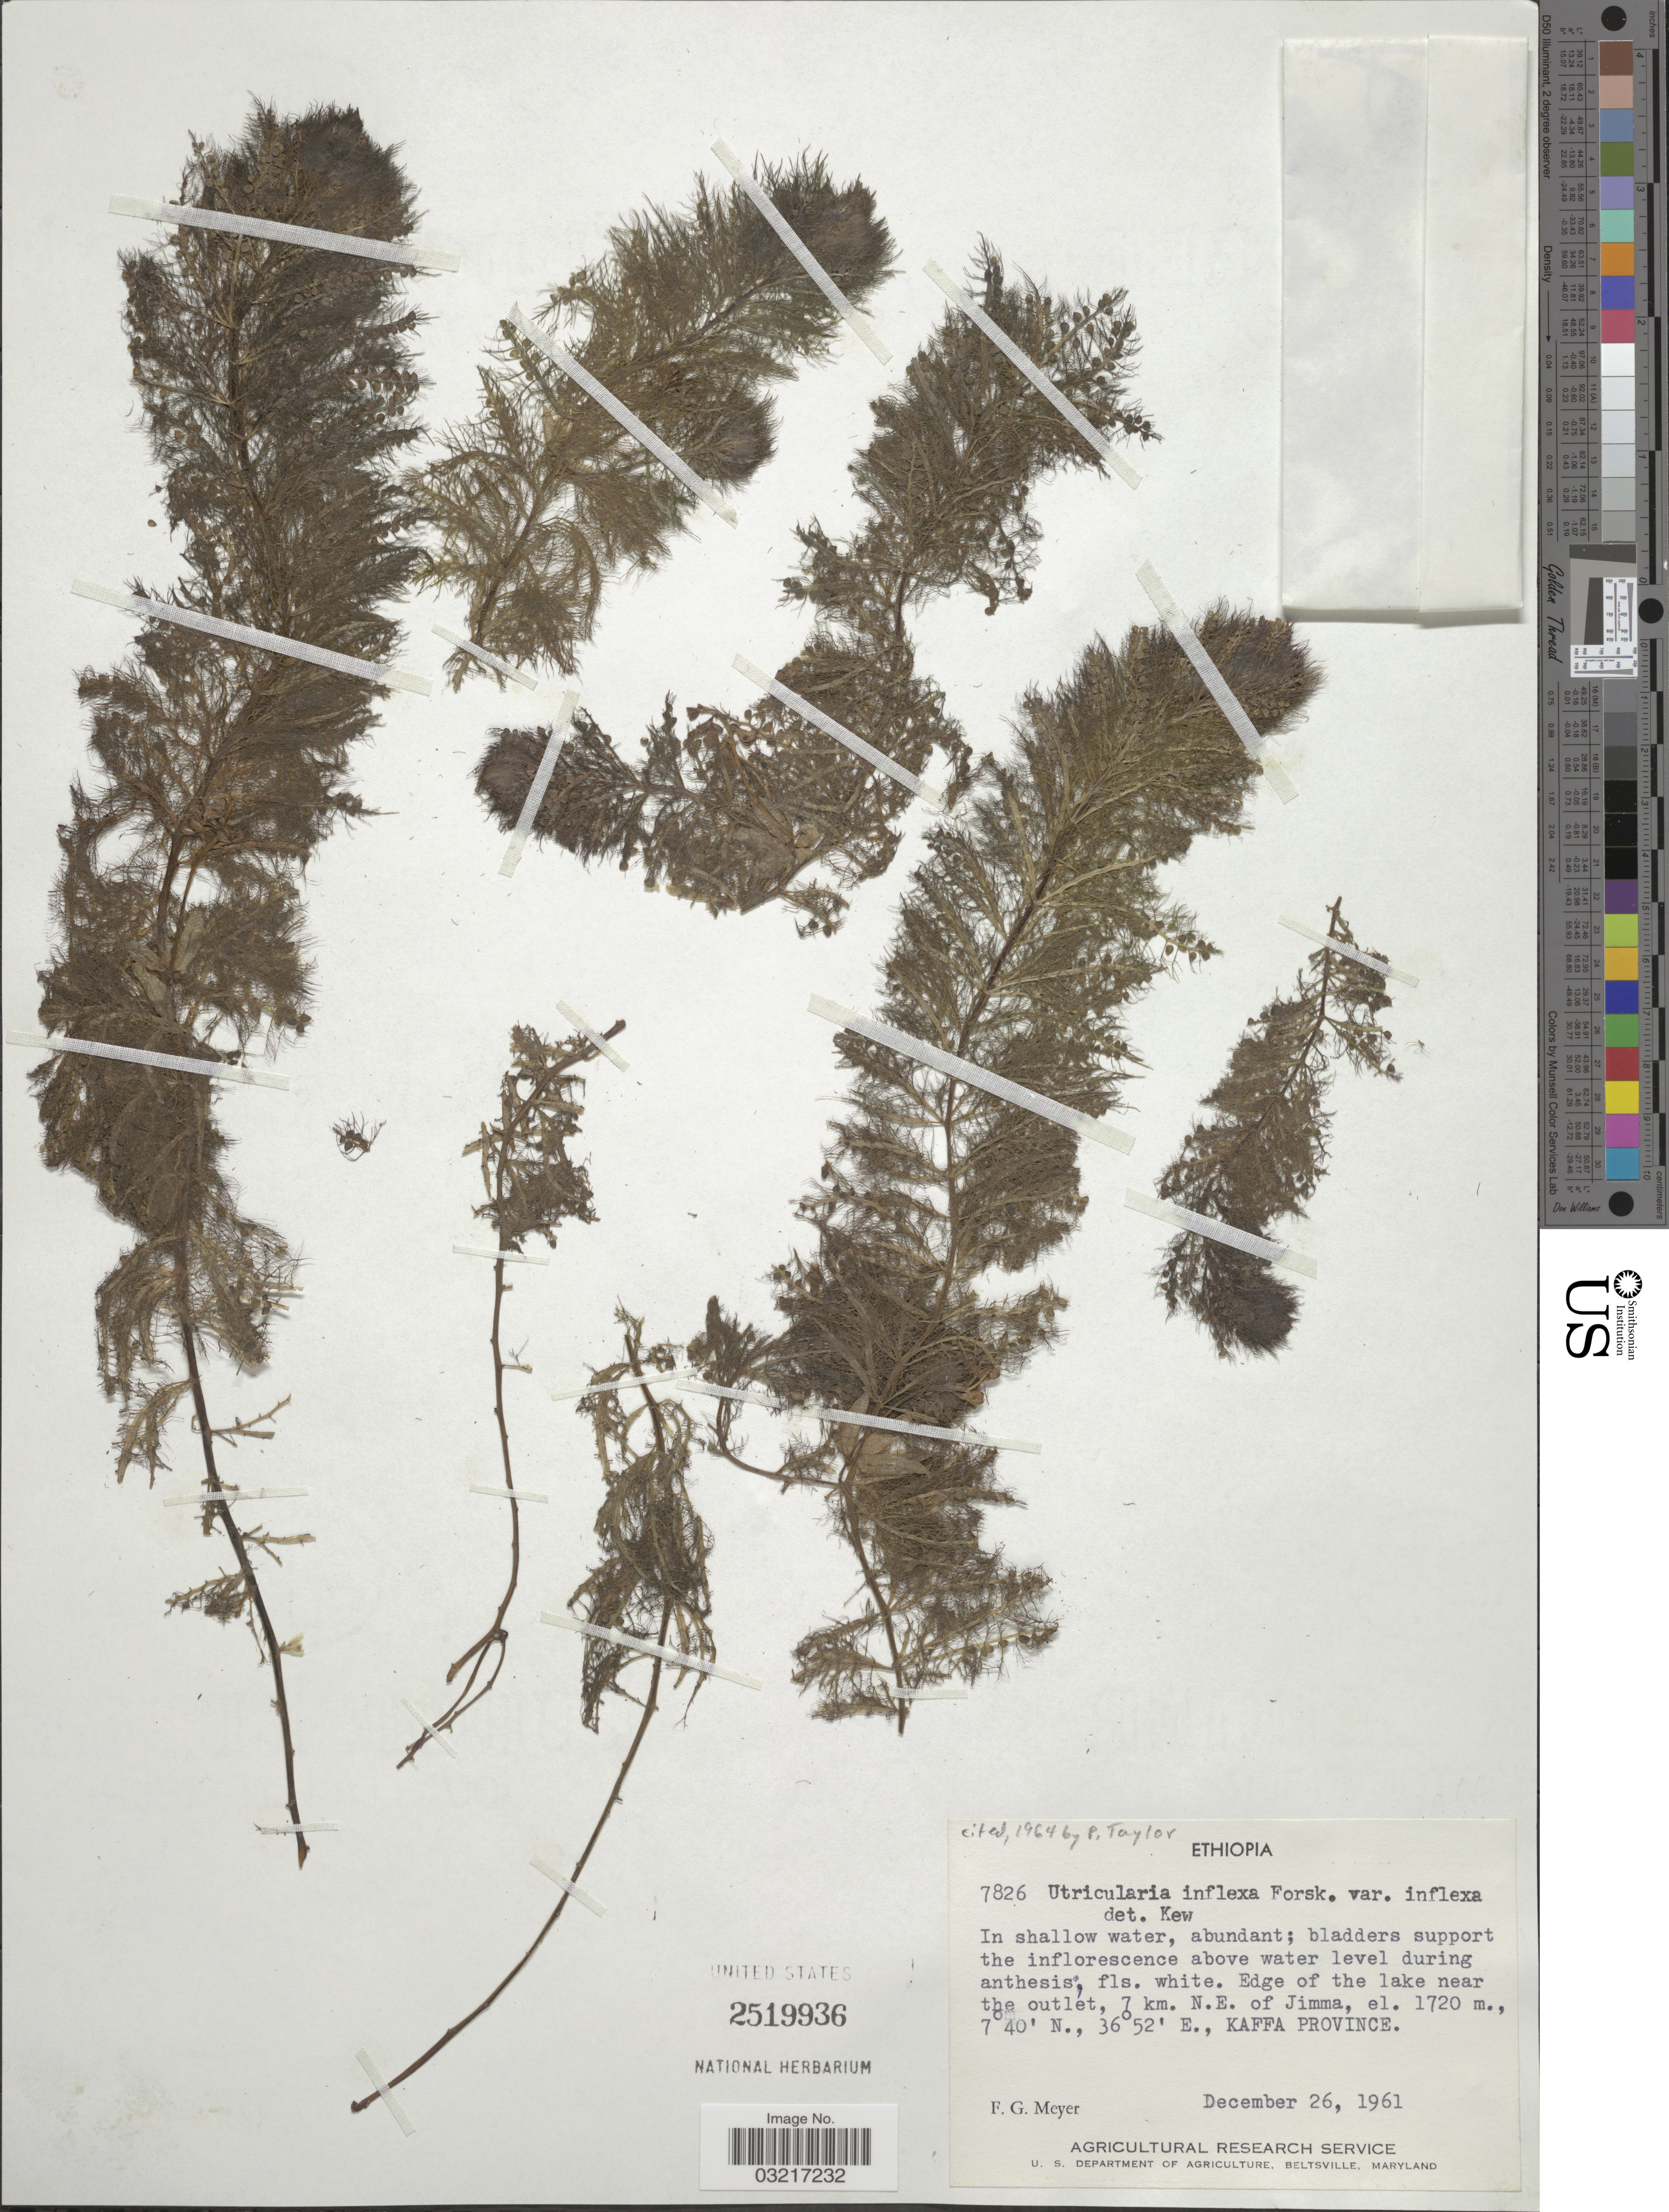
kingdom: Plantae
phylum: Tracheophyta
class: Magnoliopsida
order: Lamiales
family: Lentibulariaceae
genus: Utricularia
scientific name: Utricularia inflexa var. inflexa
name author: Forssk.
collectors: F. G. Meyer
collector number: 7826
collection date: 1961-12-26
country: Ethiopia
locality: Edge of the lake near the outlet, 7 km. N.E. of Jimma, Kaffa Province.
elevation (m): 1720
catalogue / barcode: US 2519936